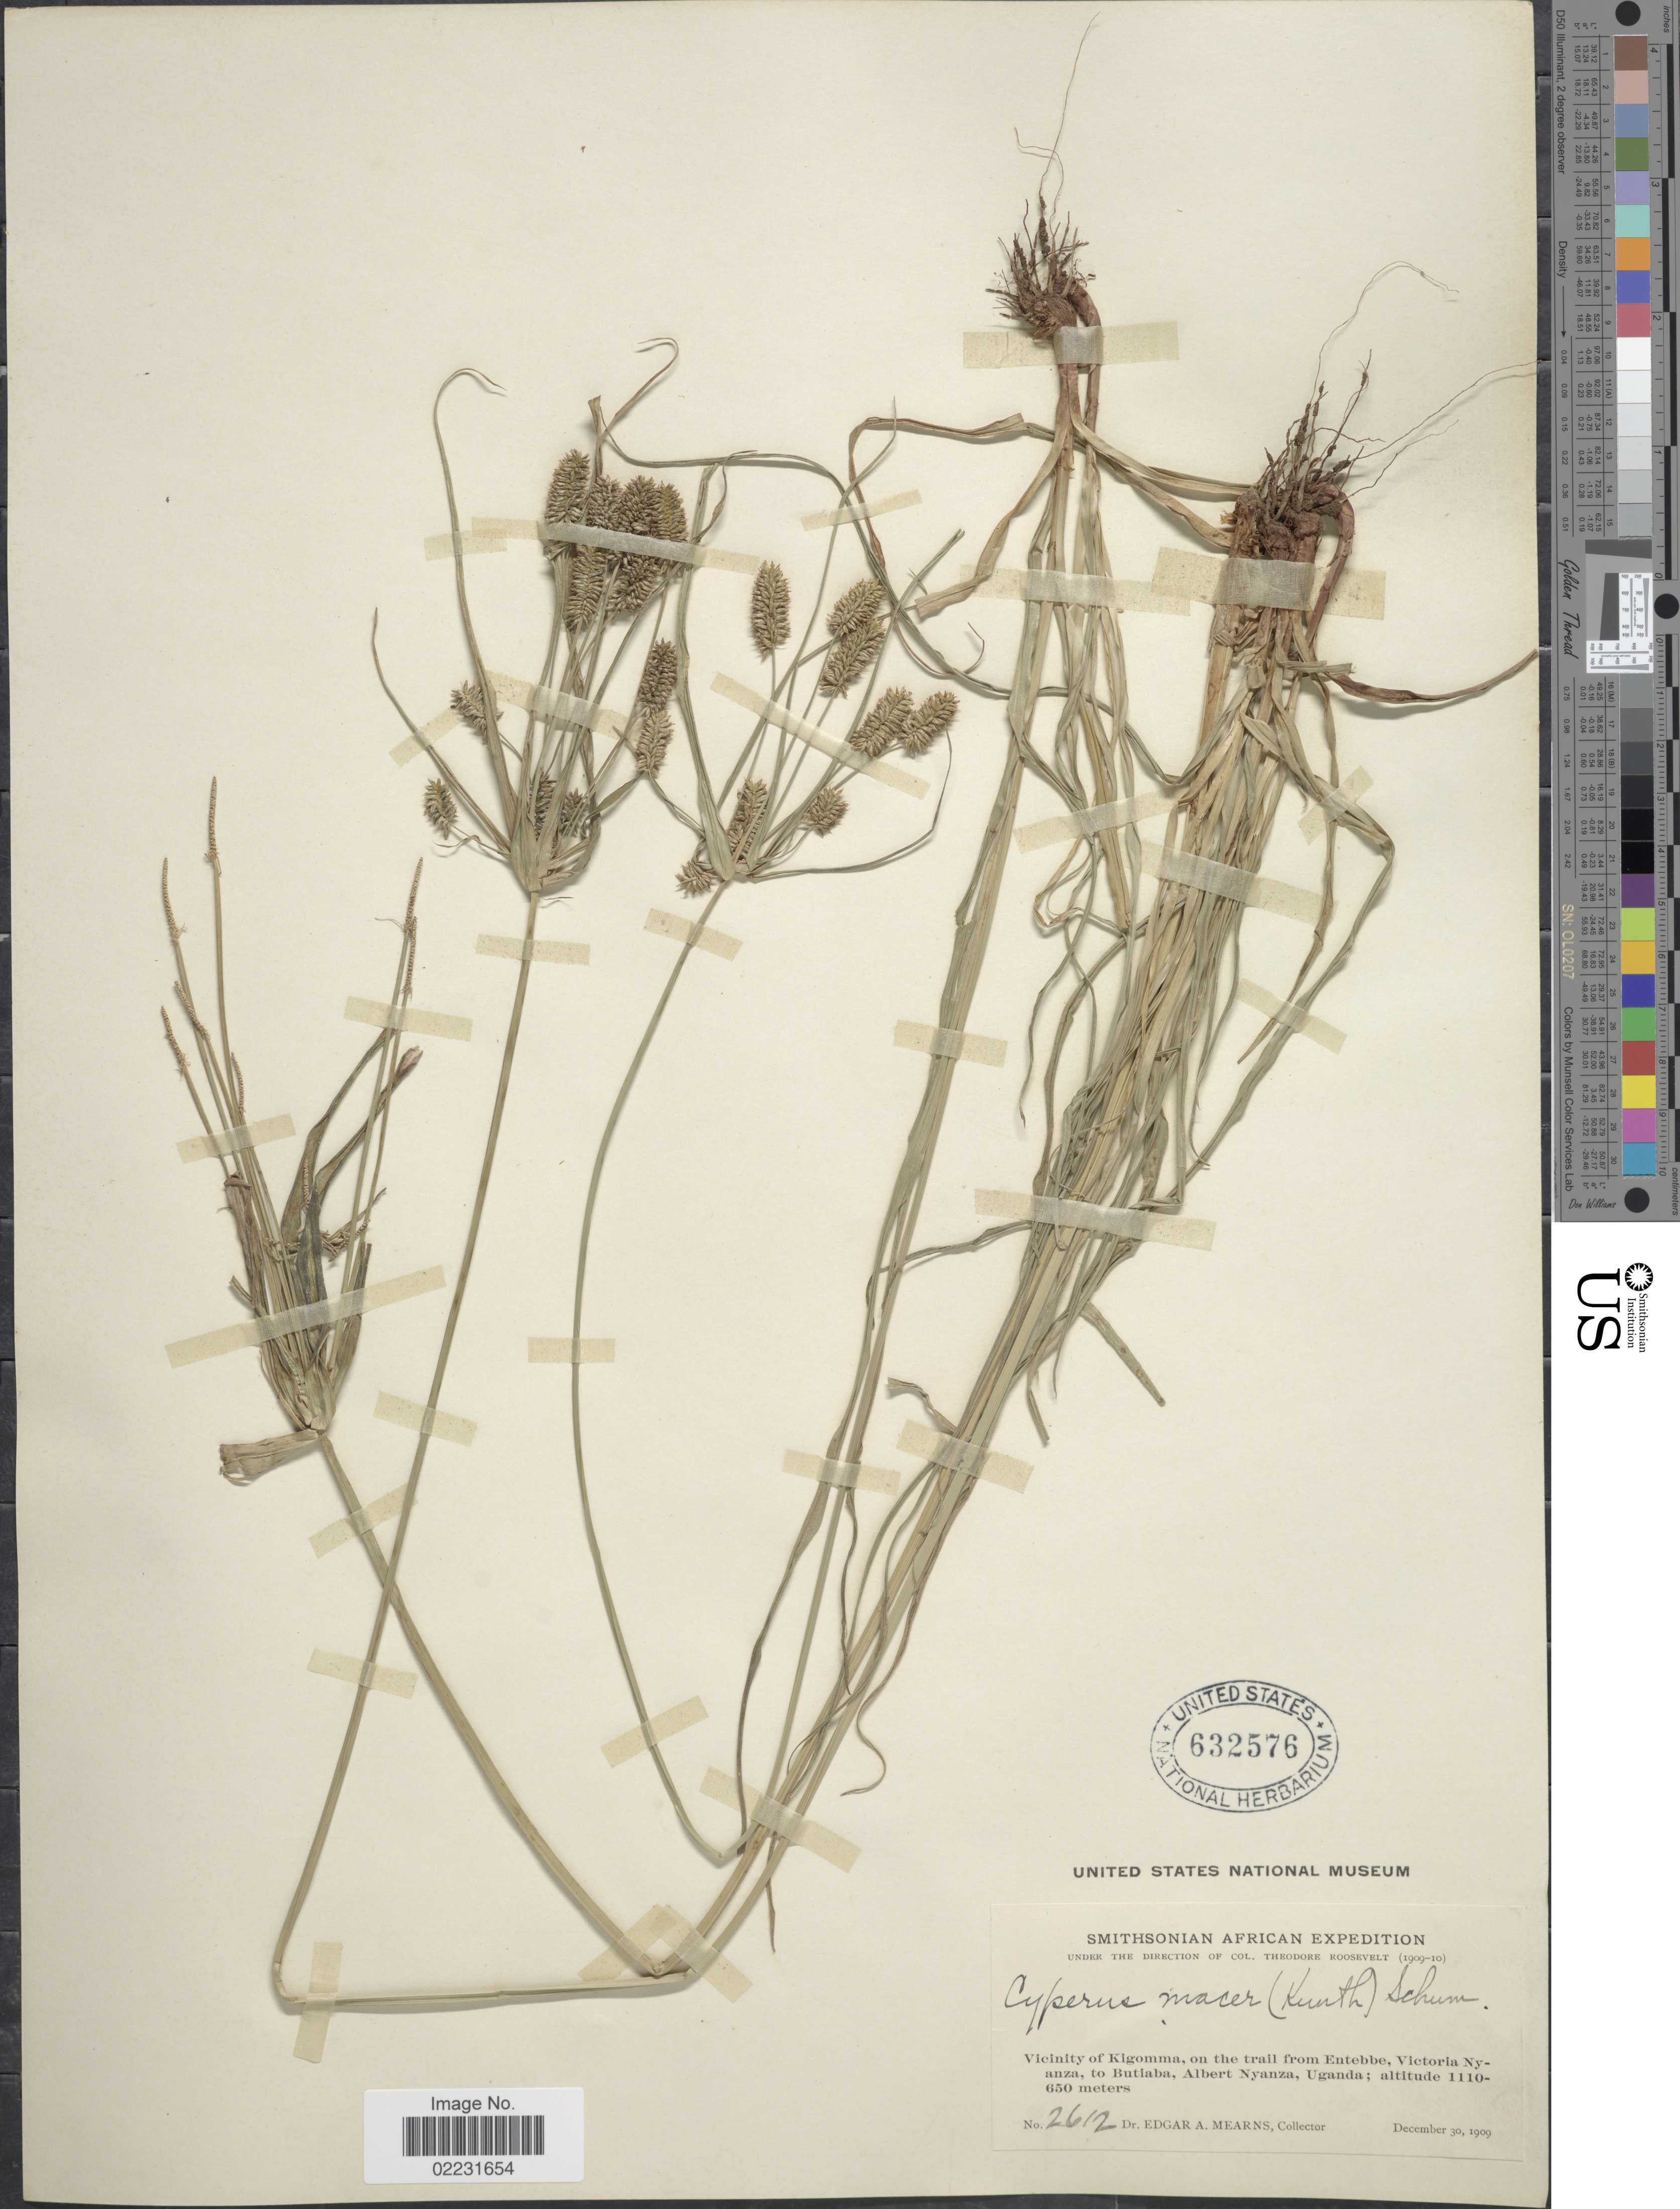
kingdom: Plantae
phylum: Tracheophyta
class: Liliopsida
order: Poales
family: Cyperaceae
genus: Cyperus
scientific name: Cyperus macer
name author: C.B. Clarke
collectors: E. A. Mearns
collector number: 2612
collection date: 1909-12-30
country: Uganda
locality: Vicinity of Kigomma, on the trail from Entebbe, Victoria Nyanza, to Butiaba, Albert Nyanza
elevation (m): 650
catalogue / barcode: US 632576